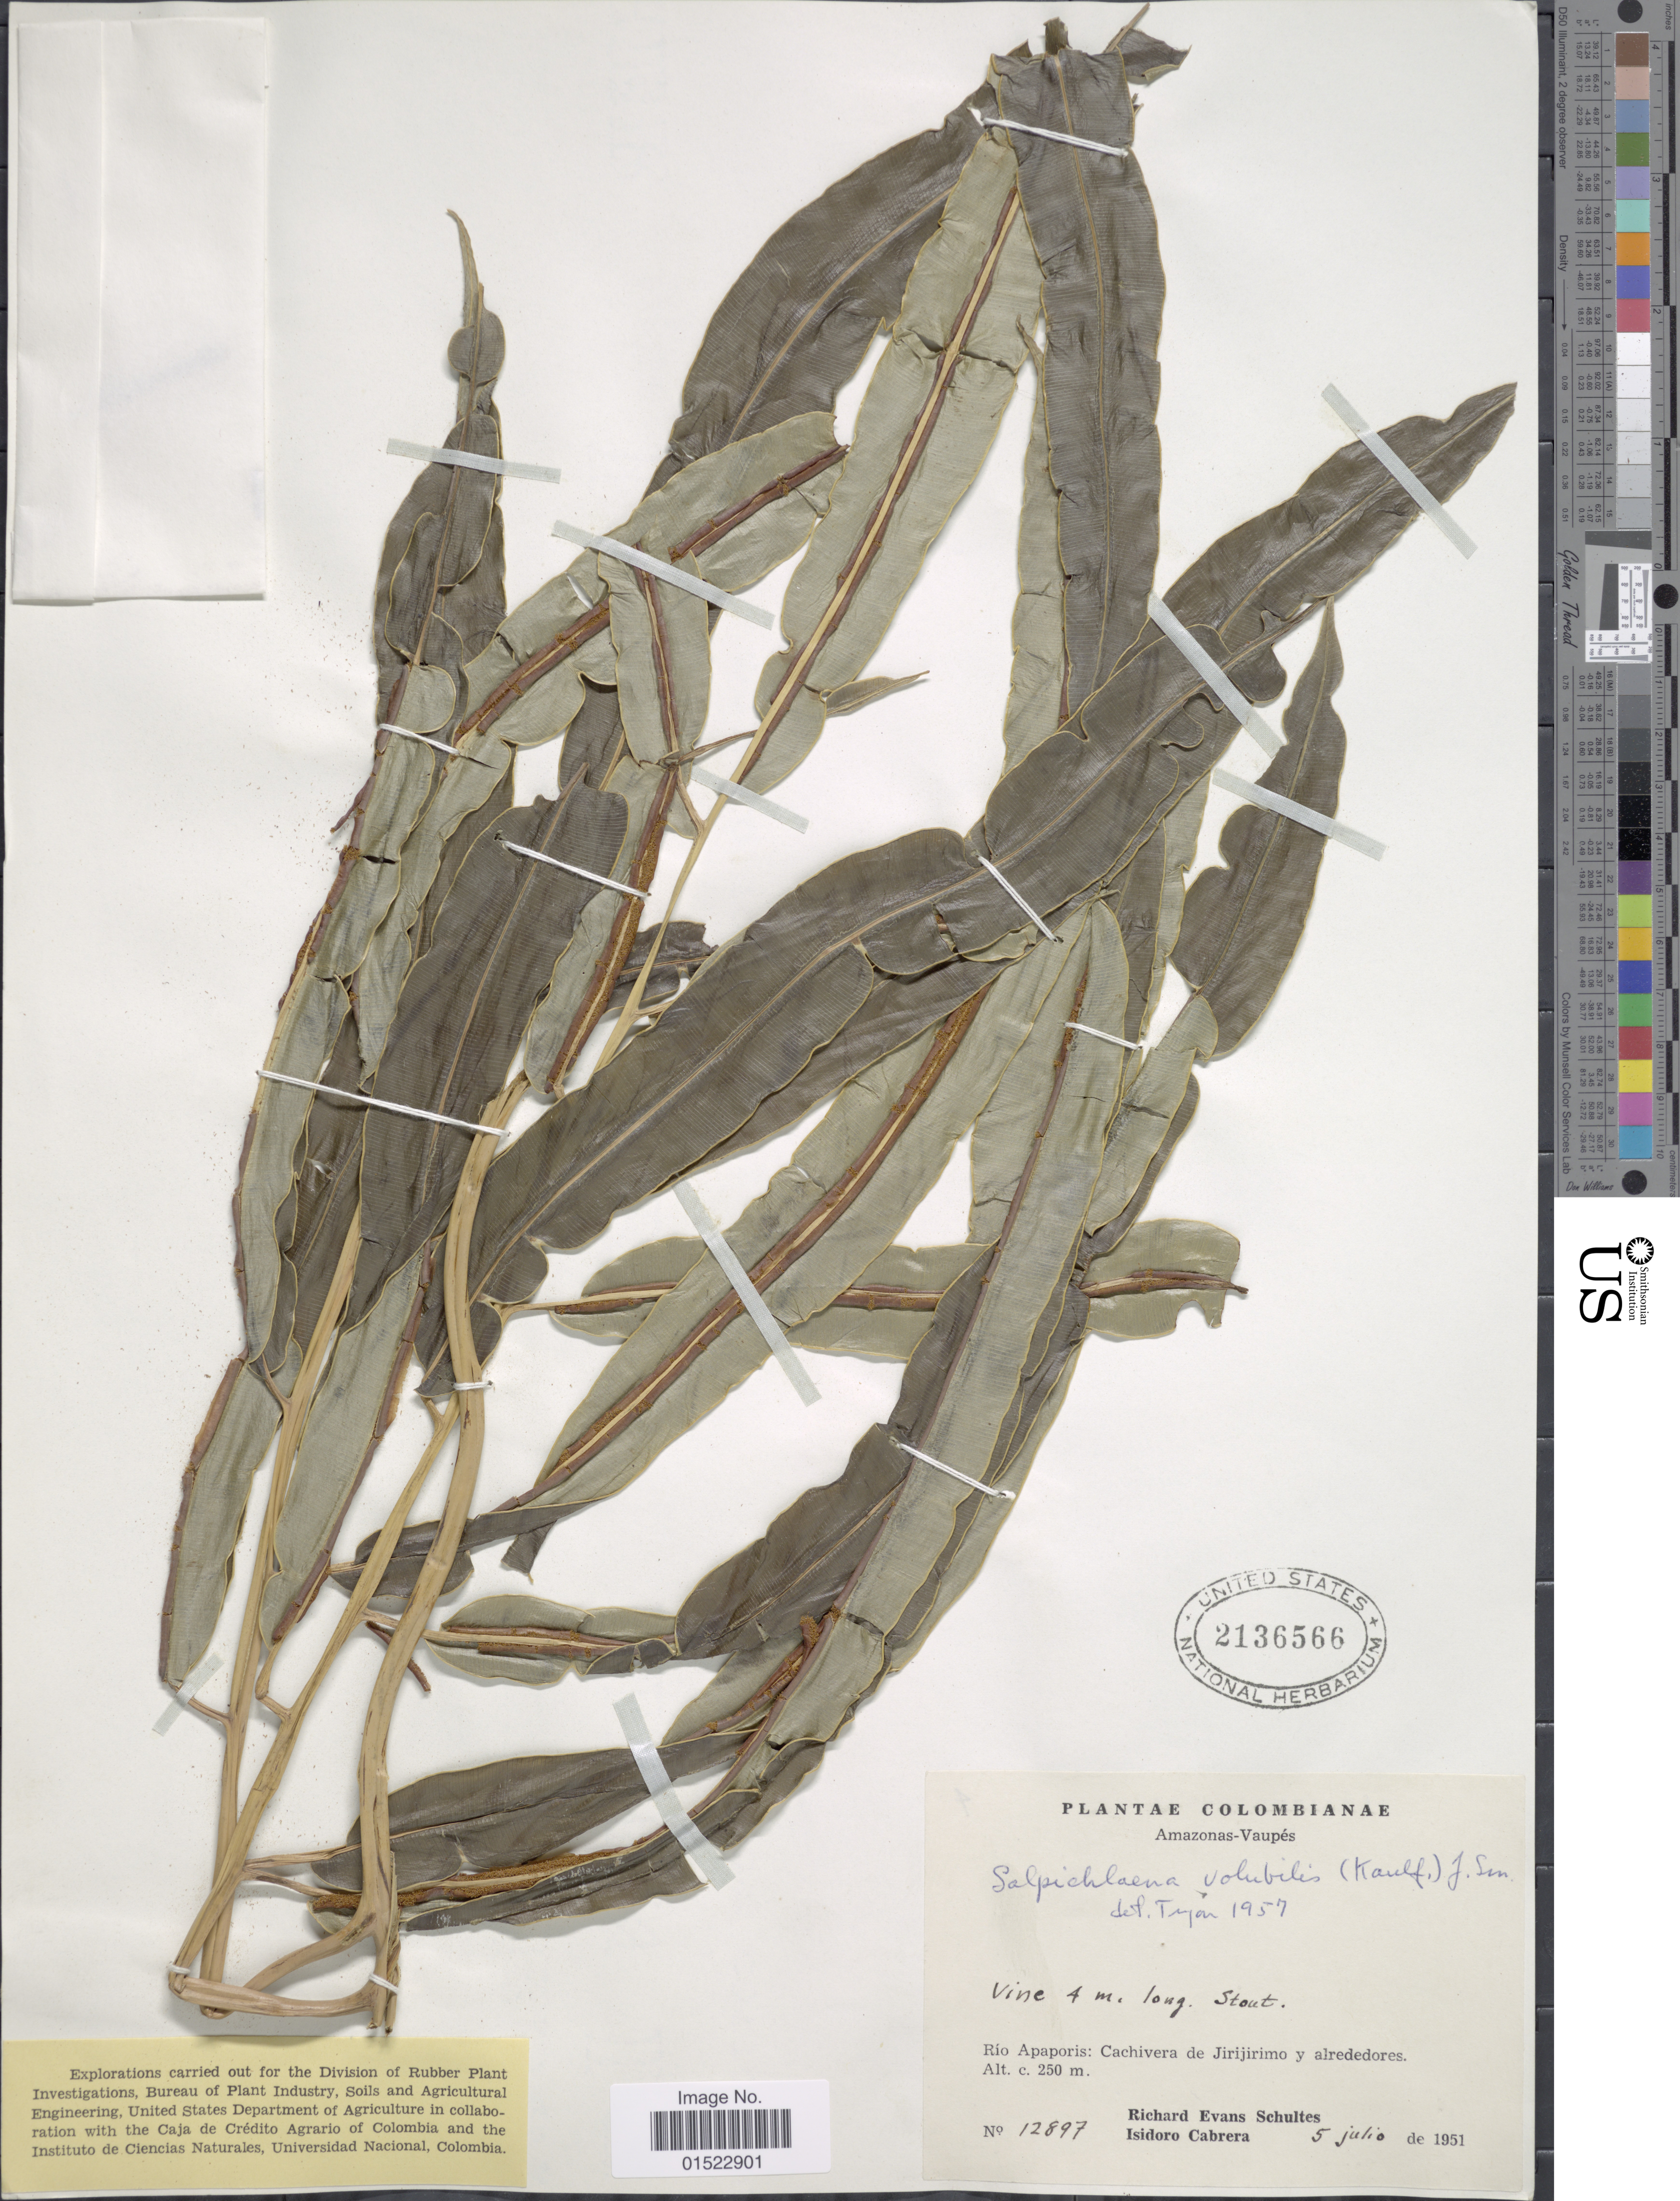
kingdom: Plantae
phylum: Tracheophyta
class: Polypodiopsida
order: Polypodiales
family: Blechnaceae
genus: Salpichlaena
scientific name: Salpichlaena volubilis subsp. volubilis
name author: (Kaulf.) J. Sm.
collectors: R. E. Schultes & I. Cabrera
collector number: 12897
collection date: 1951-07-05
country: Colombia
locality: Amazonas-Vaupes, Rio Apaporis; Cacjovera de Jirijirimo y alrededores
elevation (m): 250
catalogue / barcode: US 2136566